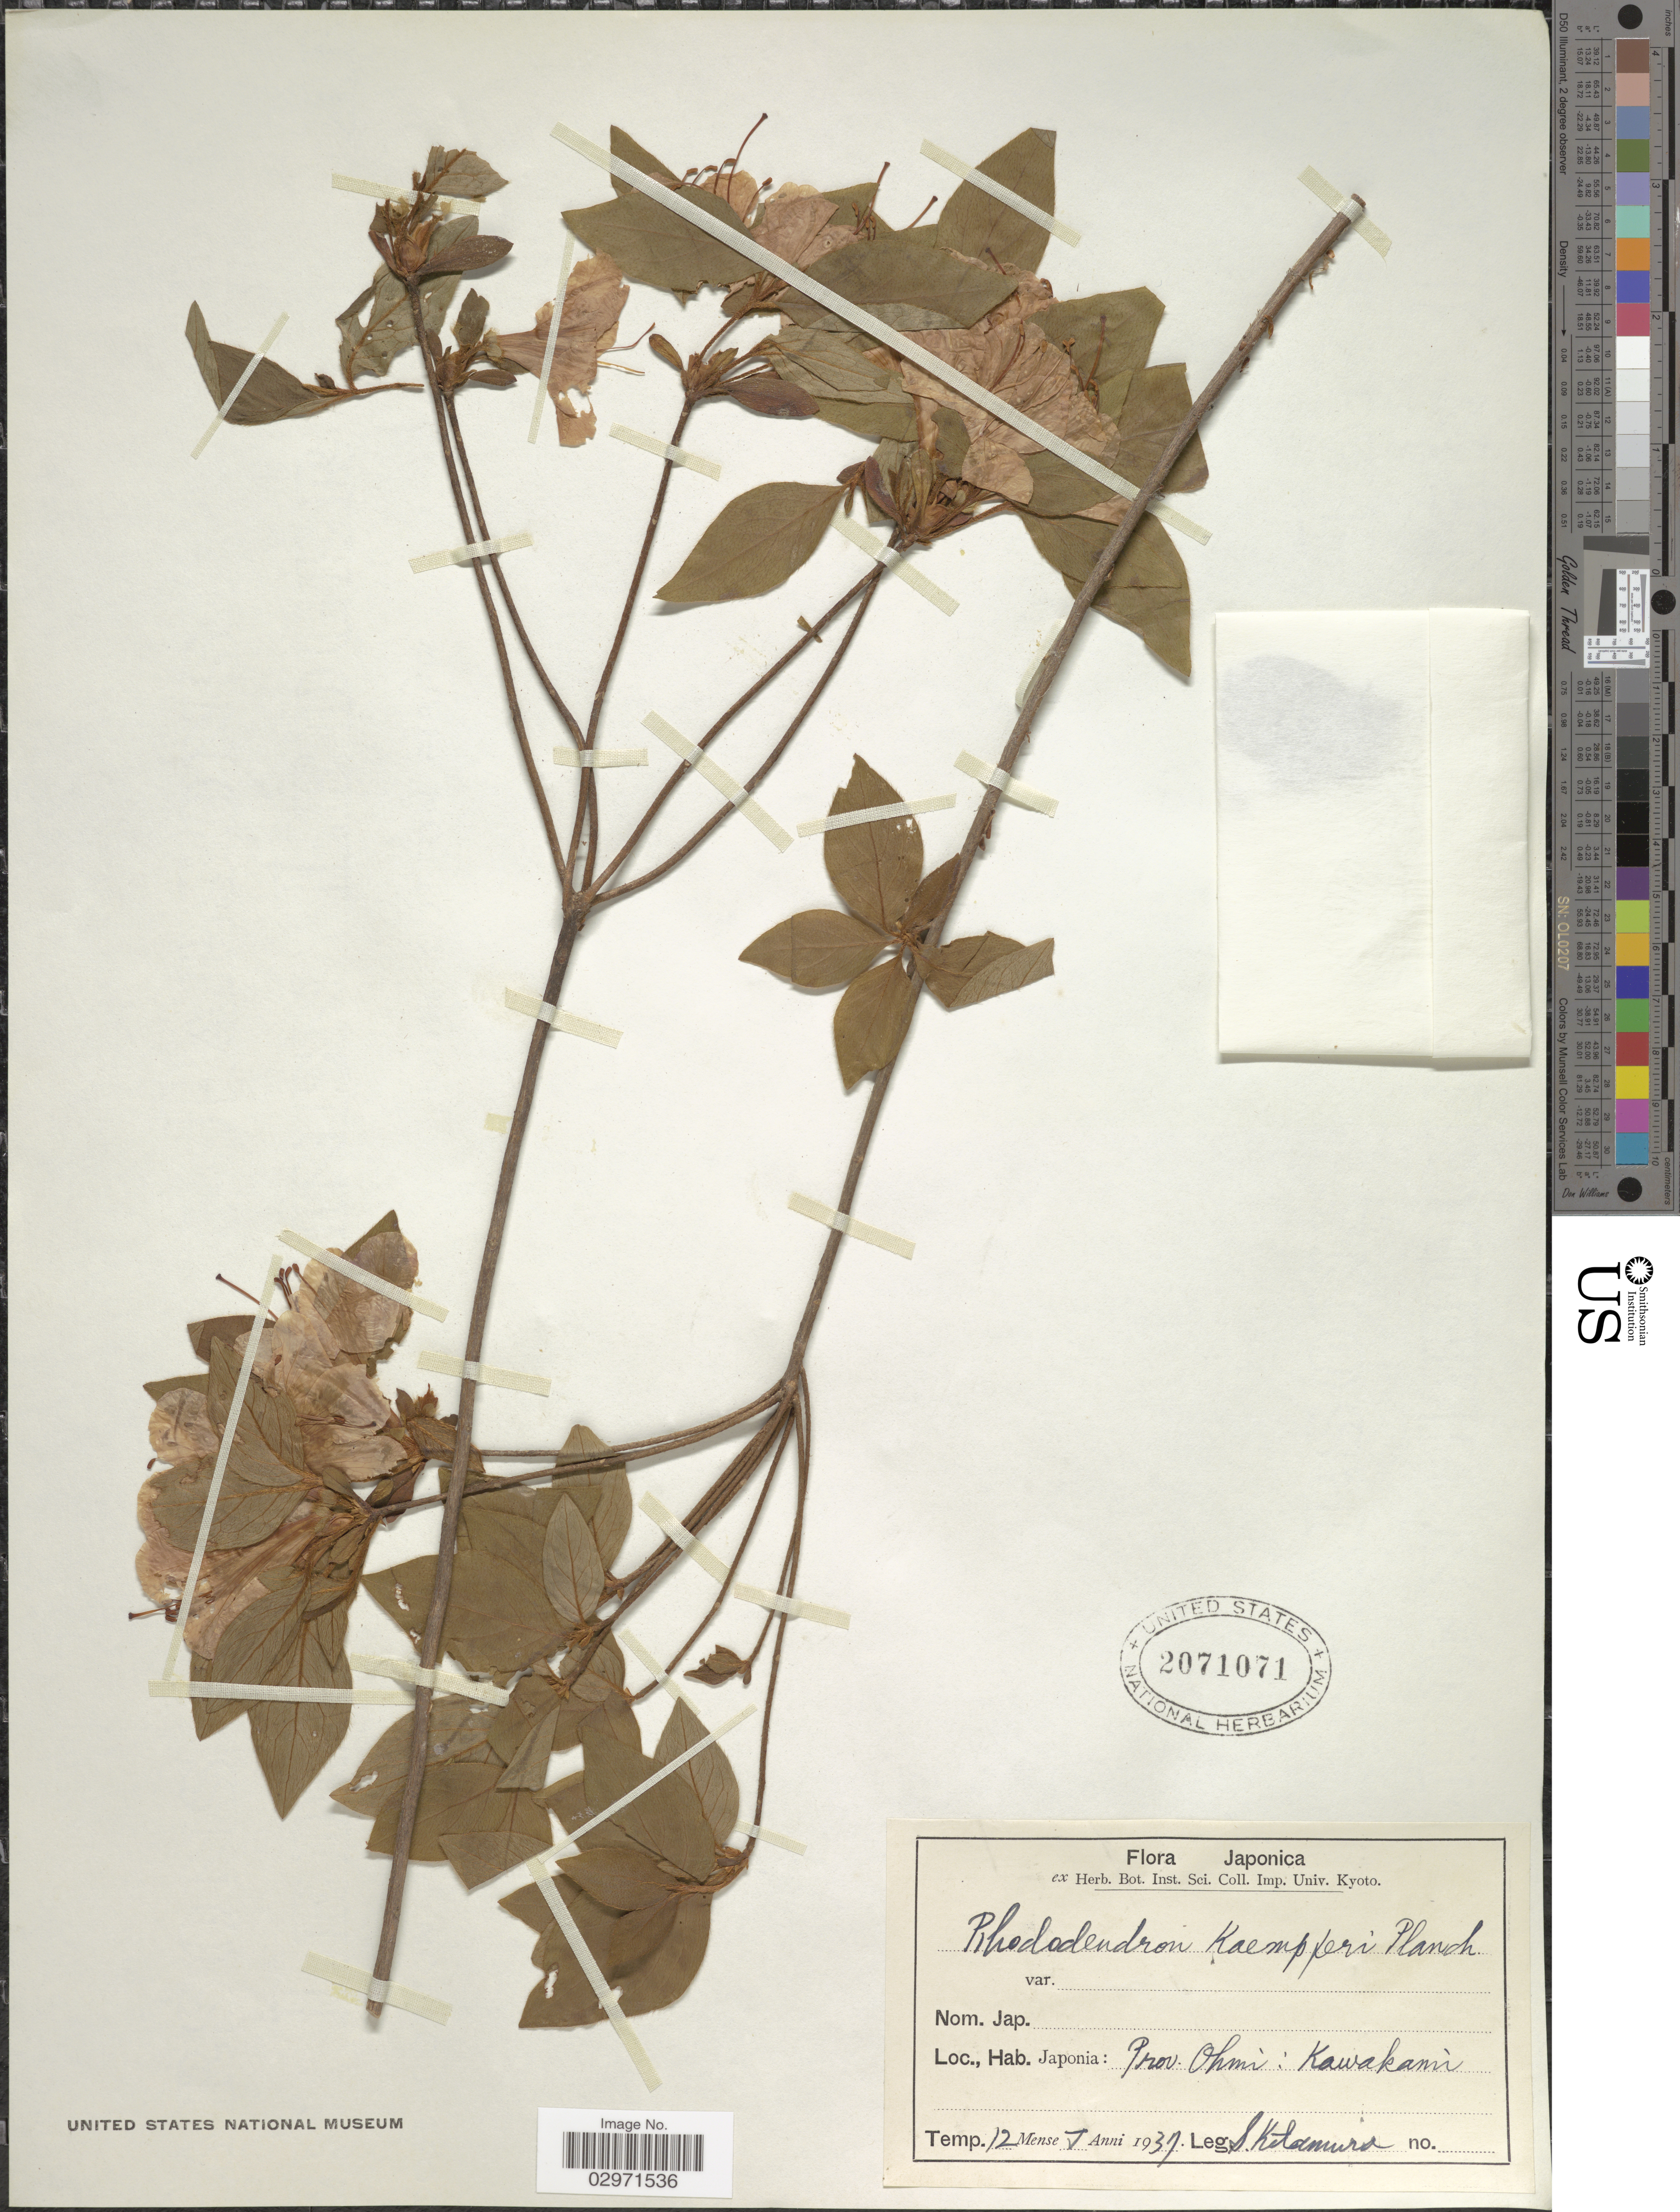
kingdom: Plantae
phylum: Tracheophyta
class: Magnoliopsida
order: Ericales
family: Ericaceae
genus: Rhododendron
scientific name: Rhododendron kaempferi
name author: Planch.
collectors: S. Kitamura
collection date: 1937-05-12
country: Japan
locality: Japonia: Prov. Ohmi: Kawakami.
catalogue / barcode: US 2071071